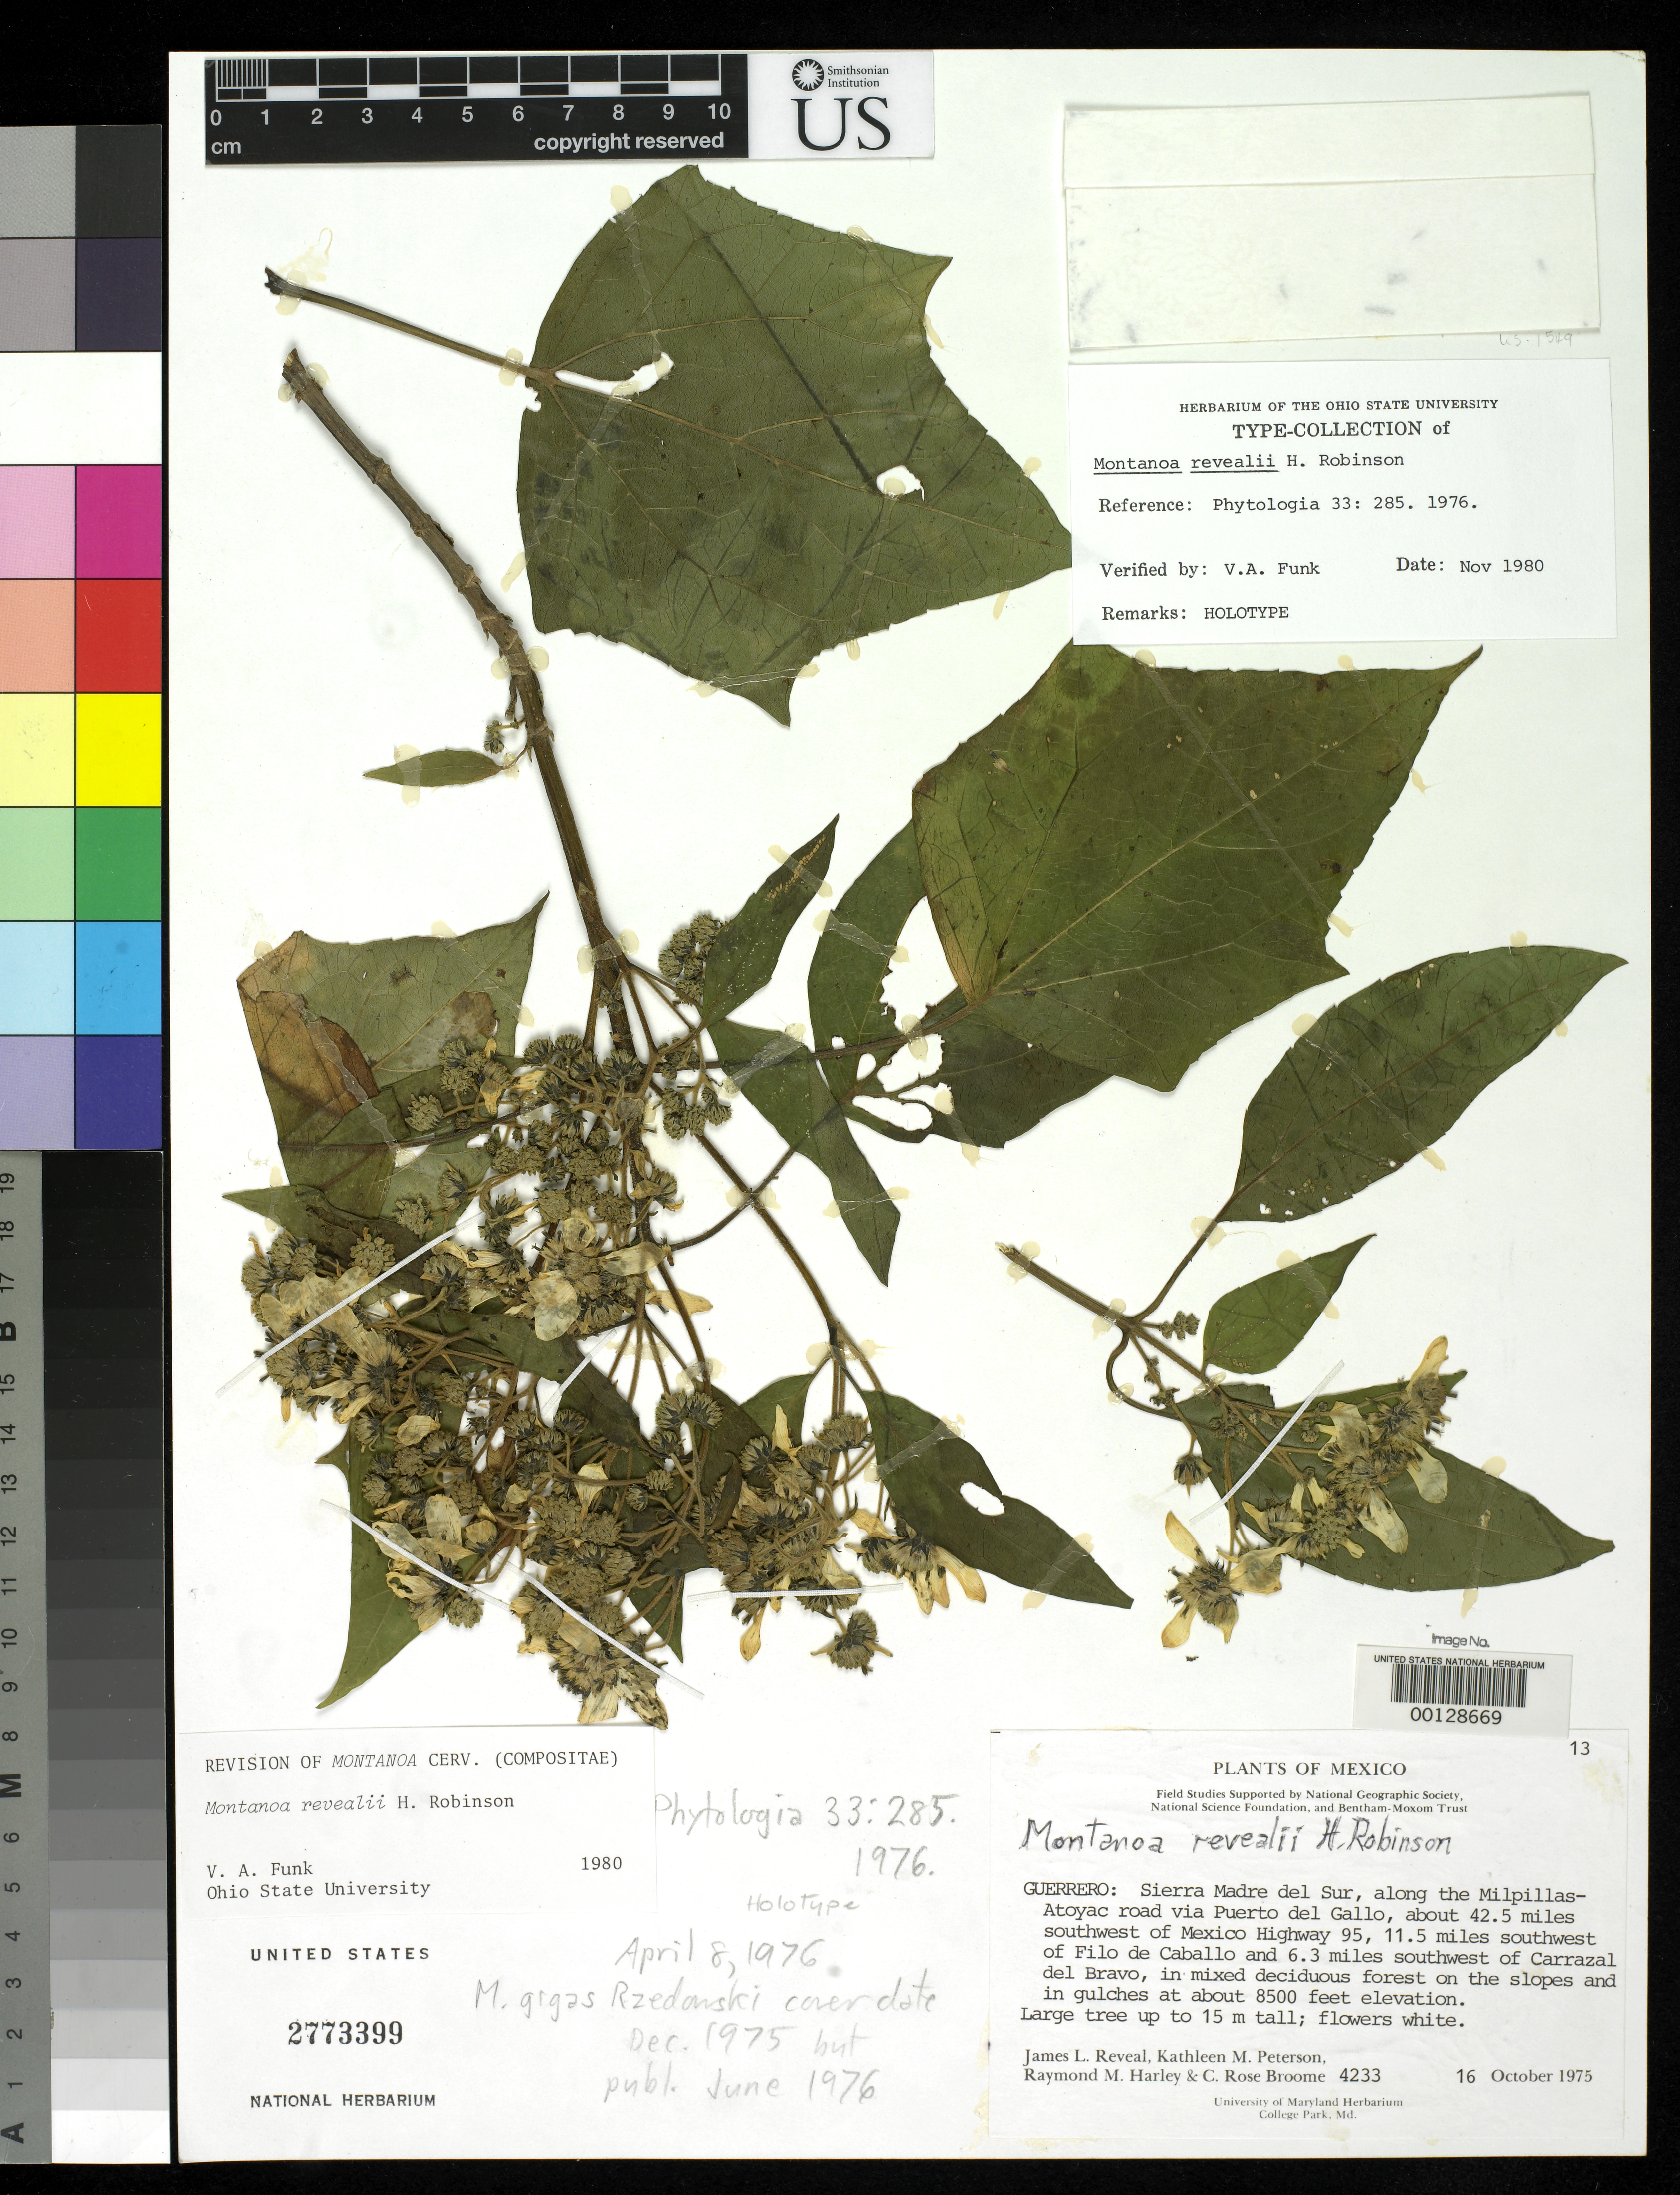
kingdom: Plantae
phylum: Tracheophyta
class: Magnoliopsida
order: Asterales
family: Asteraceae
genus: Montanoa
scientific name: Montanoa revealii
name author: H. Rob.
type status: Holotype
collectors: J. L. Reveal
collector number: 4233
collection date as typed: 16 Oct 1975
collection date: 1975-10-16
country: Mexico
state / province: Guerrero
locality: Milpillas - Atoyac Road;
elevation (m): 2591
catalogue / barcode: US 2773399